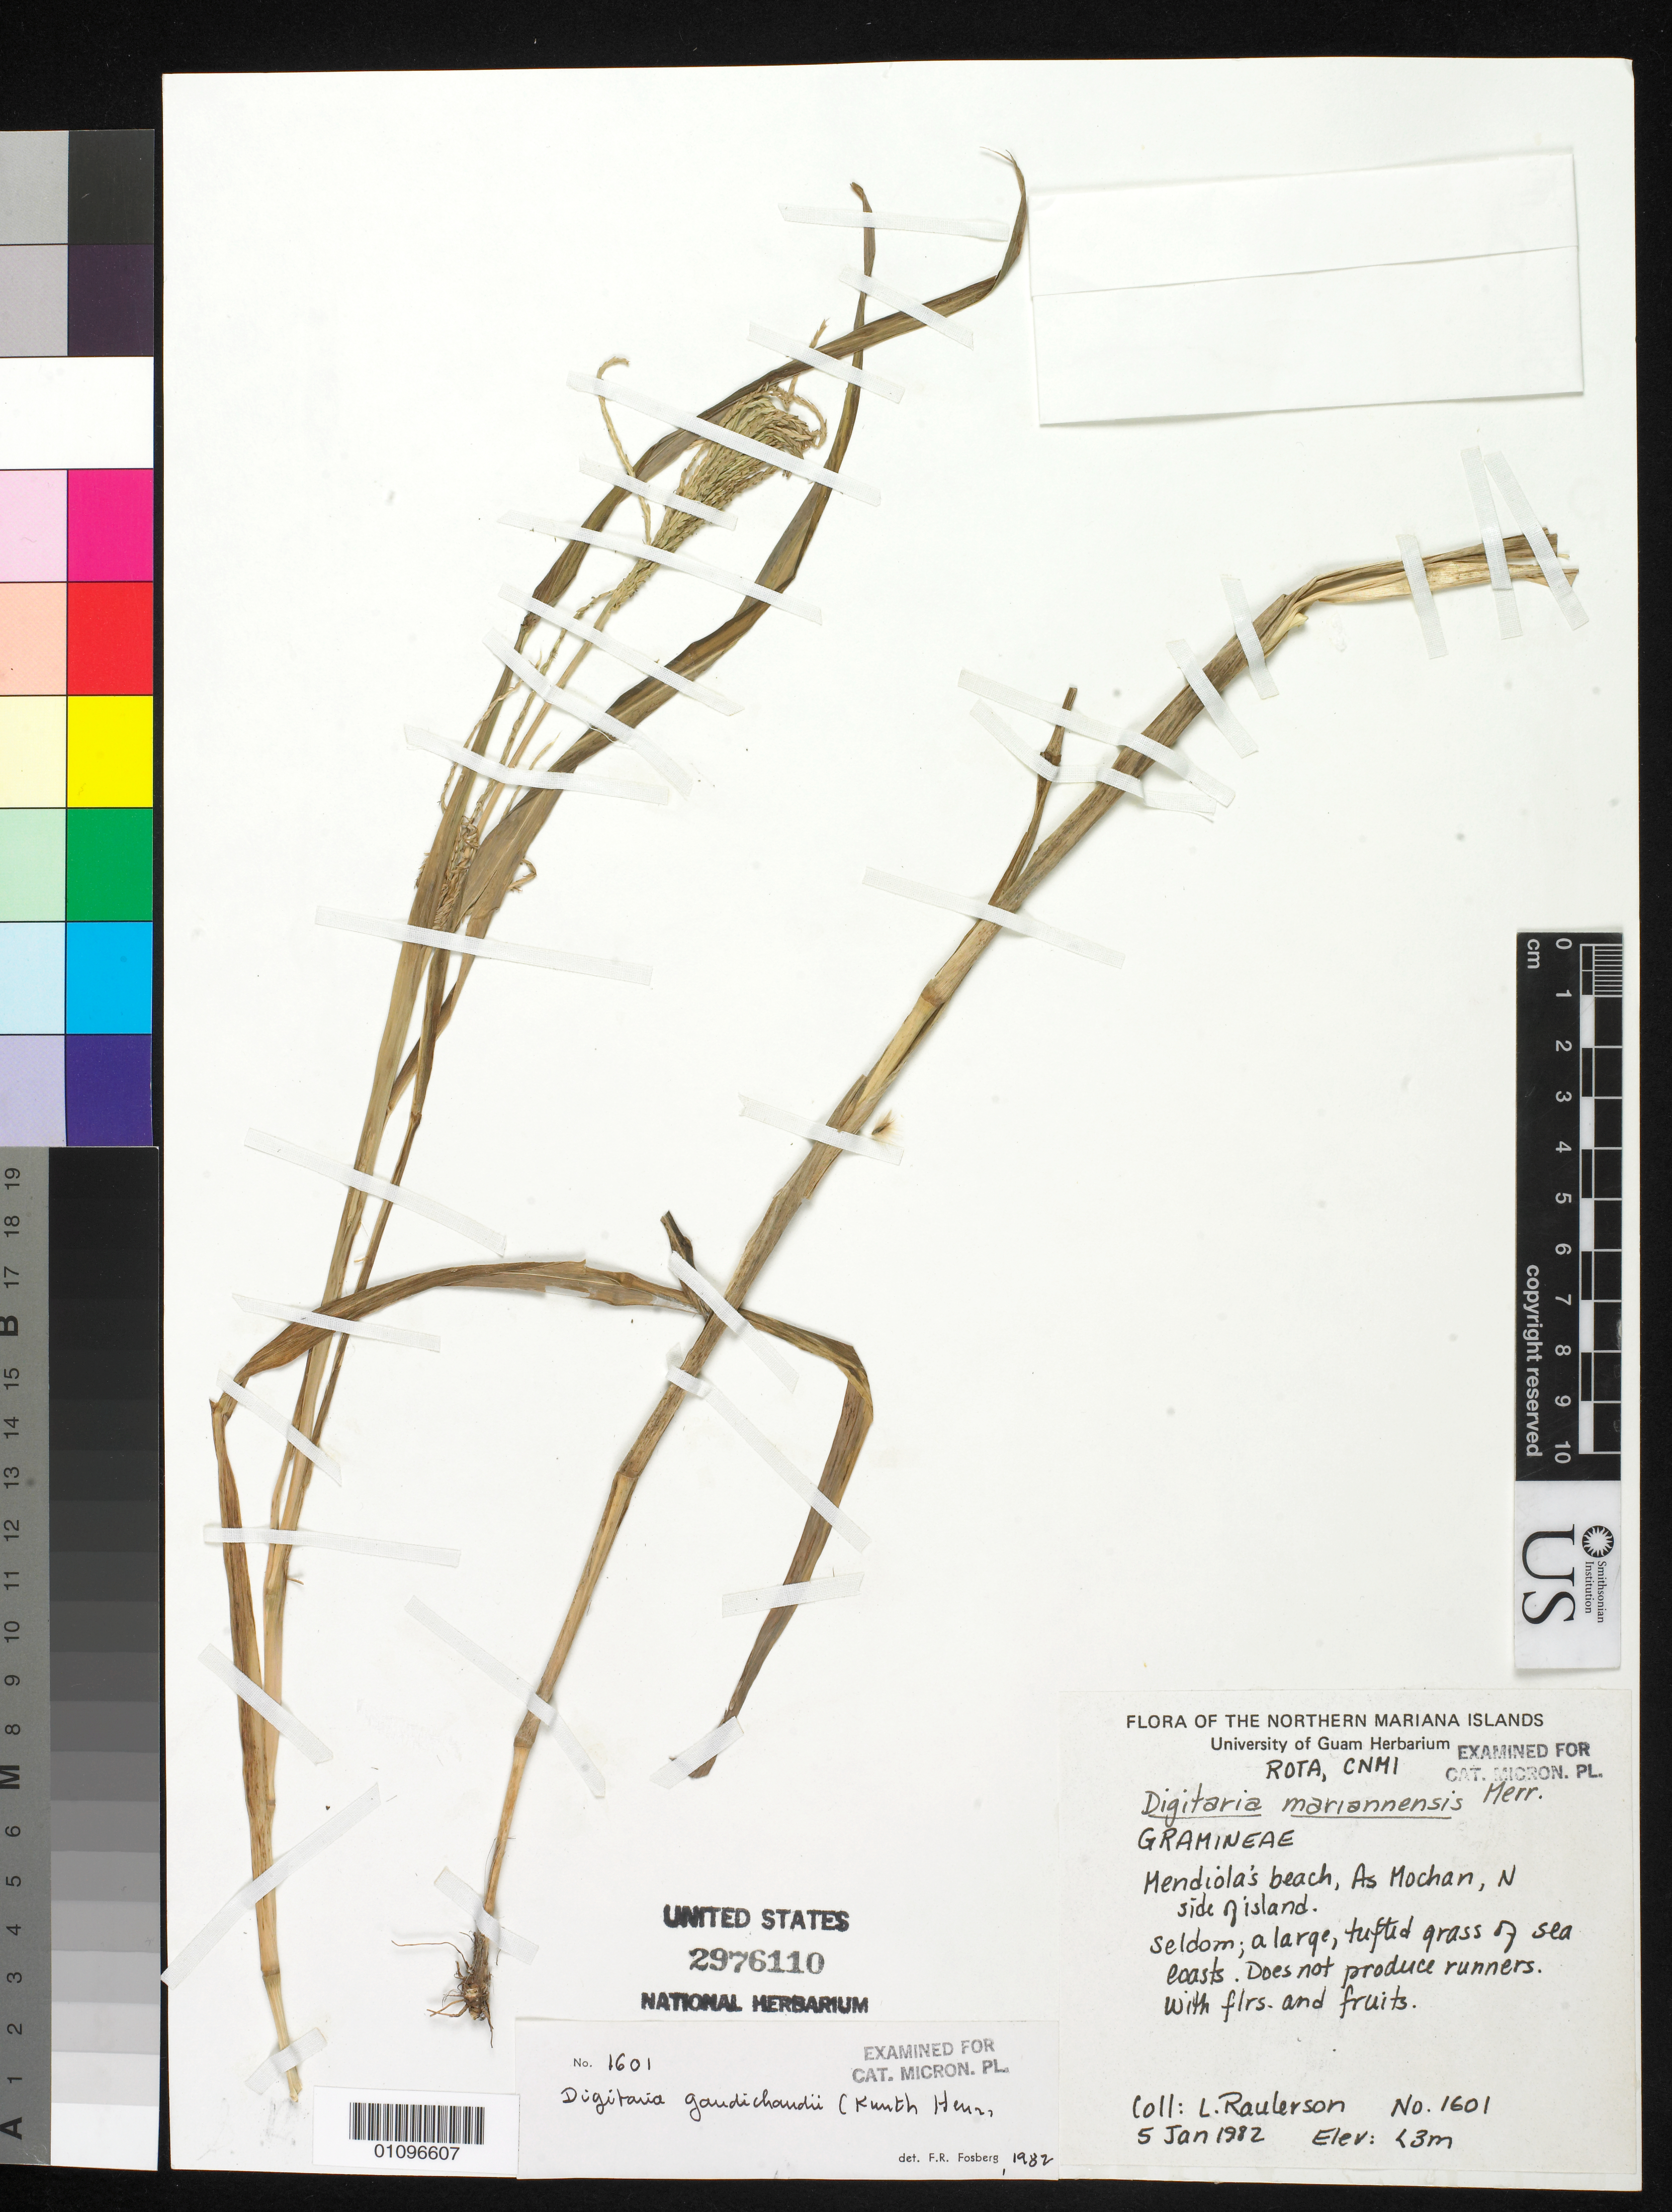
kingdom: Plantae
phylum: Tracheophyta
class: Liliopsida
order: Poales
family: Poaceae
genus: Digitaria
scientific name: Digitaria mariannensis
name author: Merr.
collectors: L. Raulerson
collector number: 1601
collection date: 1982-01-05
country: Northern Mariana Islands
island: Rota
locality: Mendiola's Beach, as Mochan, N side of island.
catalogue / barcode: US 2976110